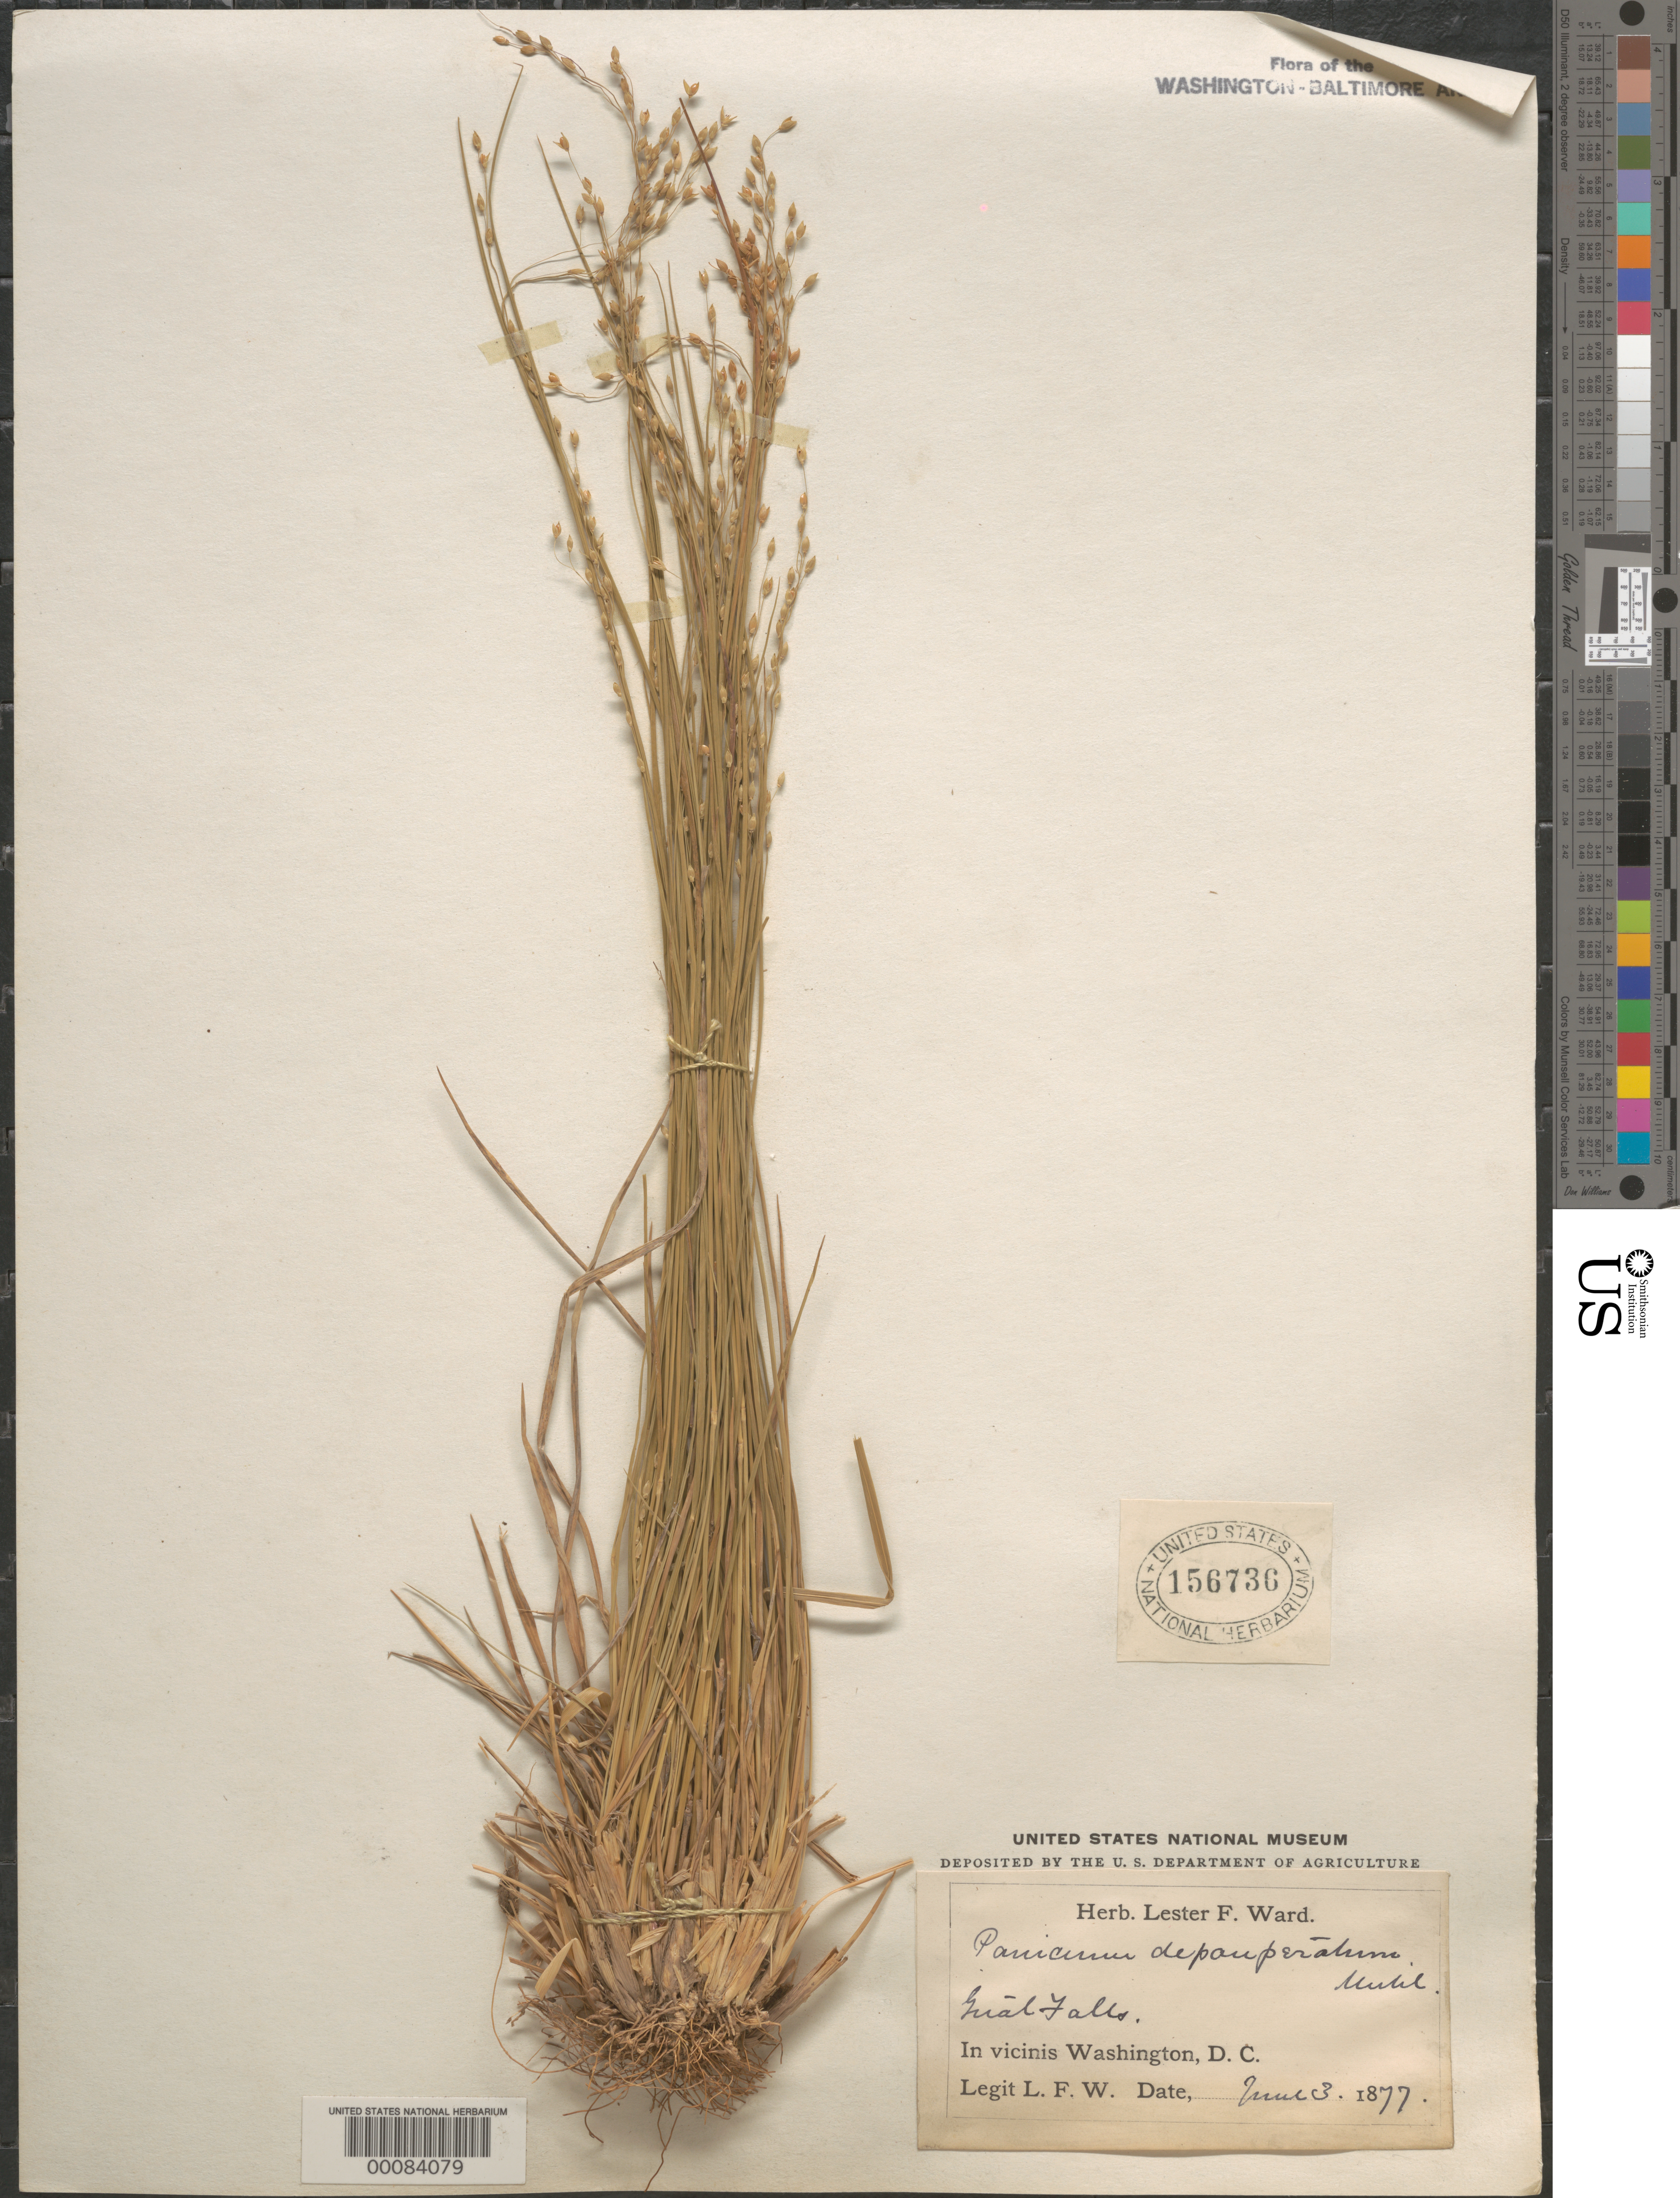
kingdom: Plantae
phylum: Tracheophyta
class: Liliopsida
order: Poales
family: Poaceae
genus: Dichanthelium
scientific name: Dichanthelium depauperatum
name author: (Muhl.) Gould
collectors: L. F. Ward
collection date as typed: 03 Jun 1877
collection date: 1877-06-03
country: United States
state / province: Maryland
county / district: Montgomery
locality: Great Falls C. & O. Canal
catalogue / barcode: US 156736